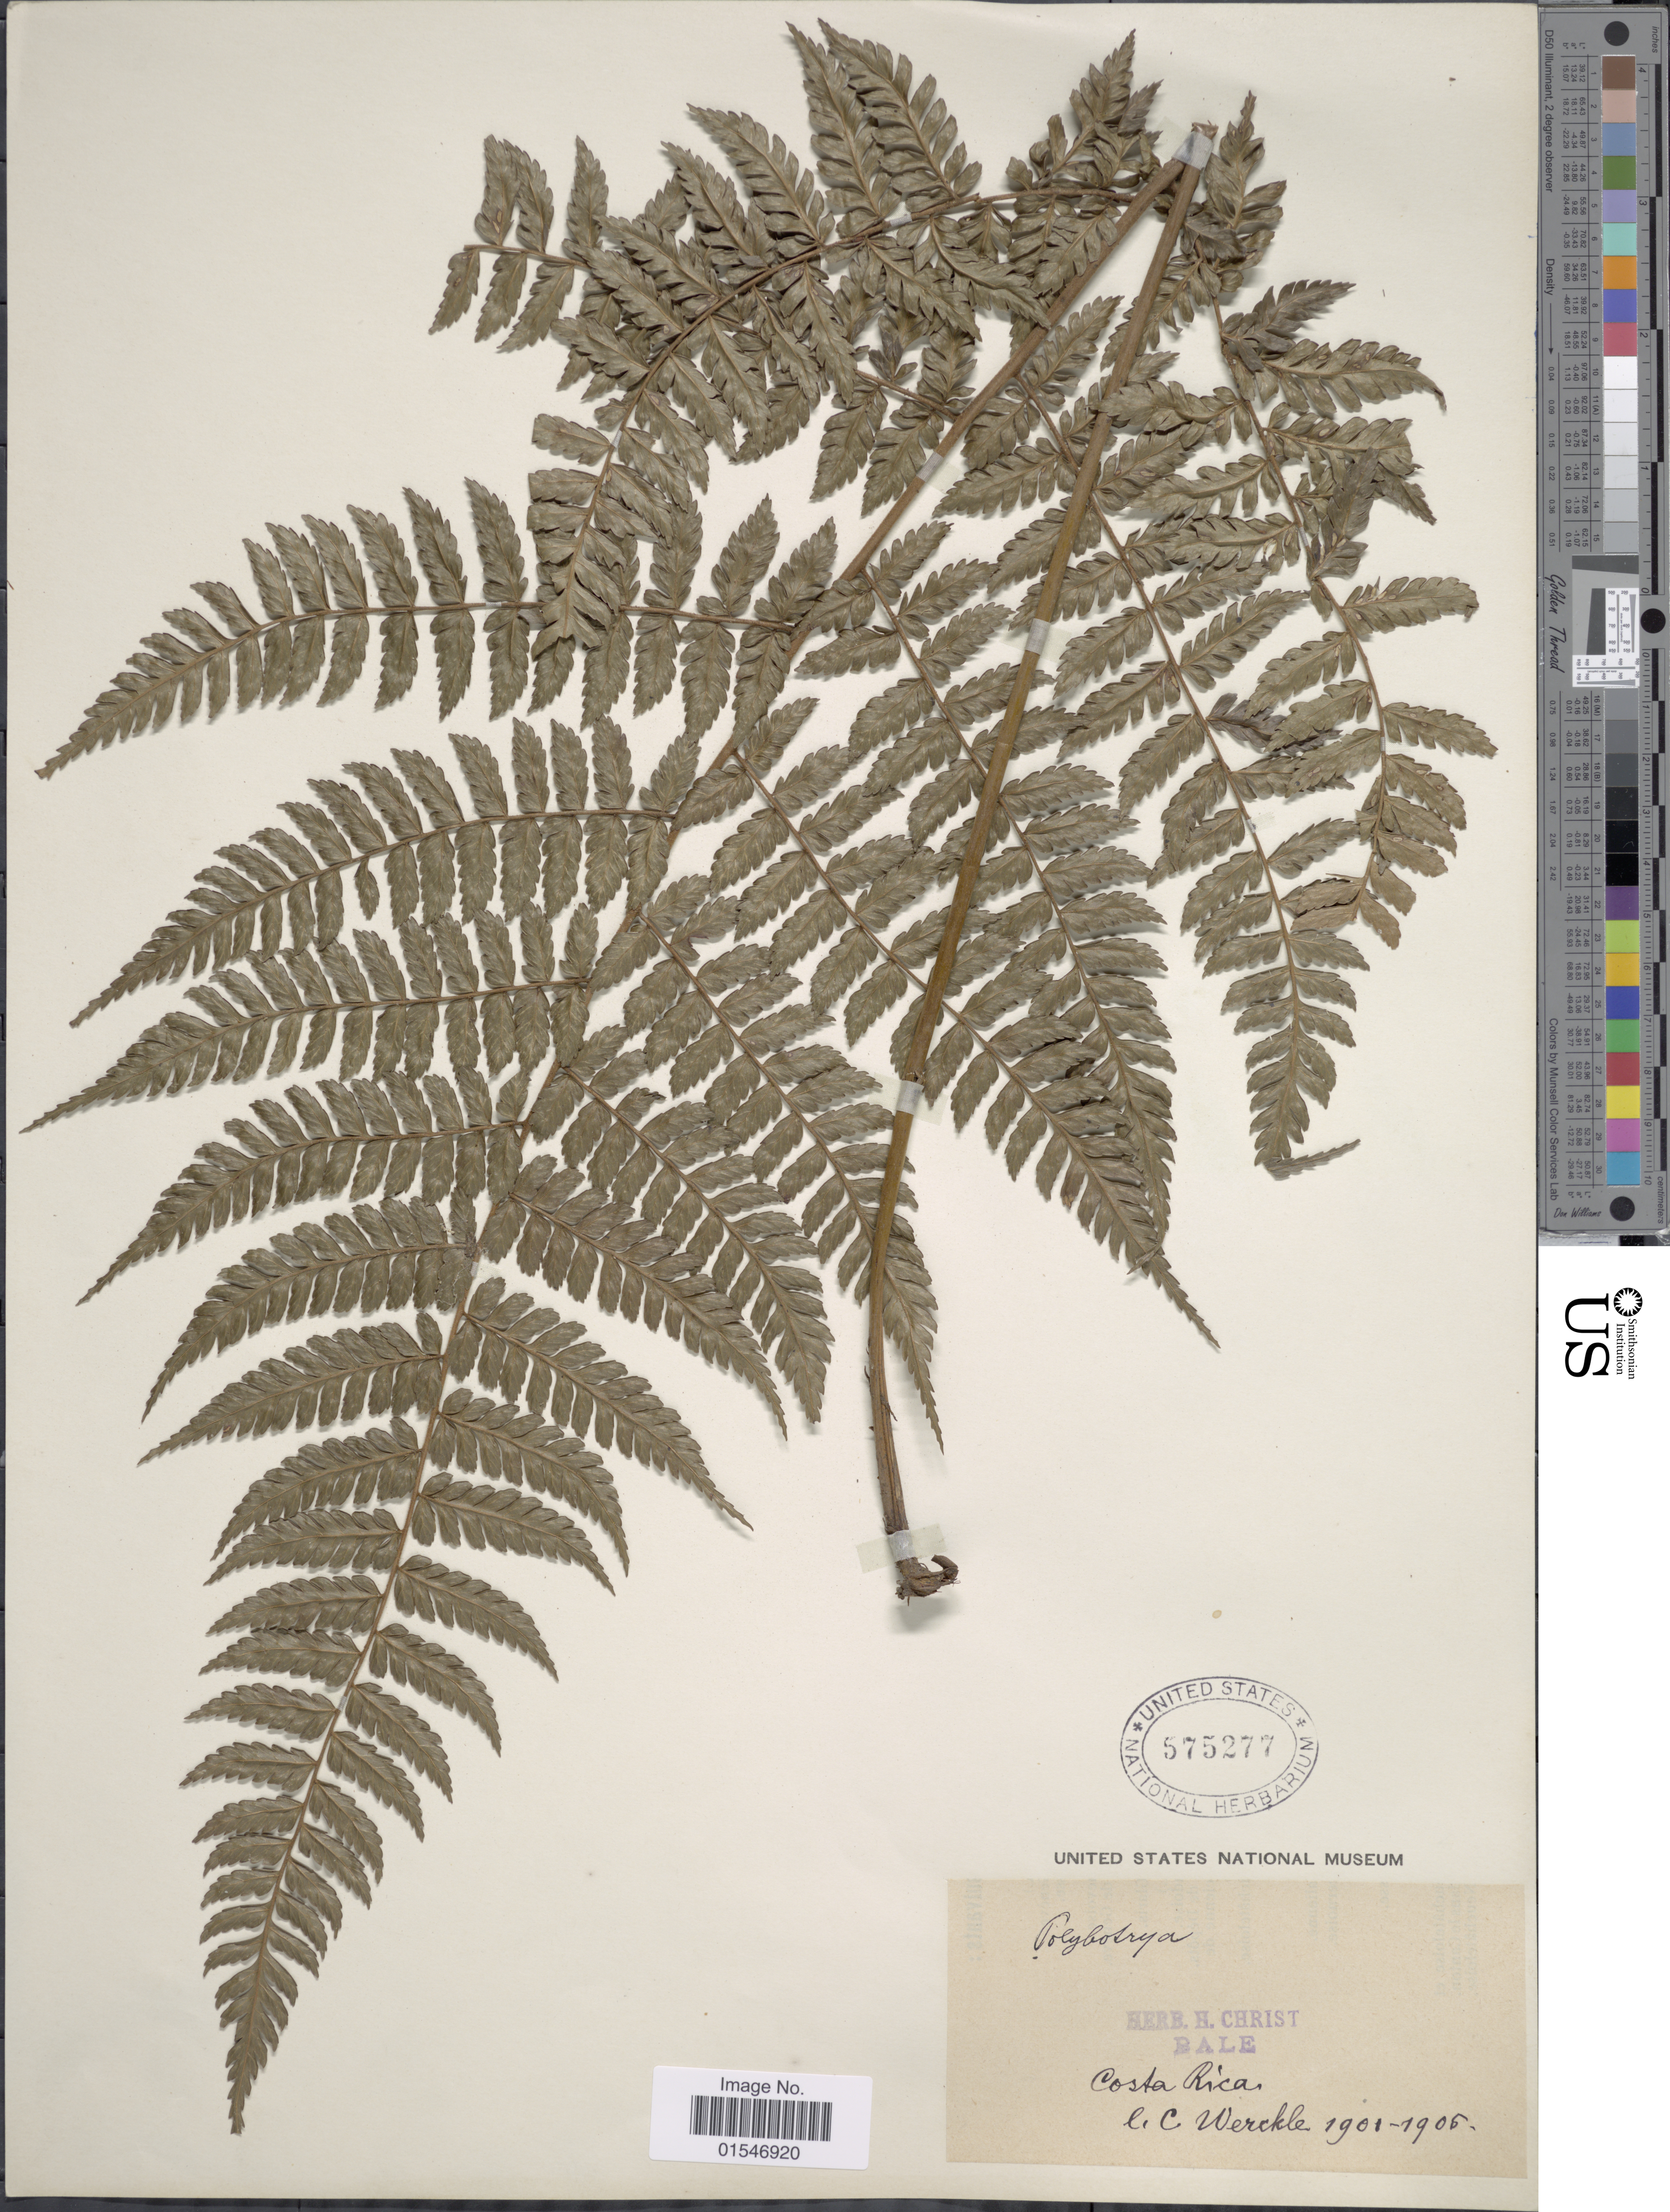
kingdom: Plantae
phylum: Tracheophyta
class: Polypodiopsida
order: Polypodiales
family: Dryopteridaceae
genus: Polybotrya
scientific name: Polybotrya alfredii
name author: Brade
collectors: C. Wercklé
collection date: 1901/1905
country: Costa Rica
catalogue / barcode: US 575277